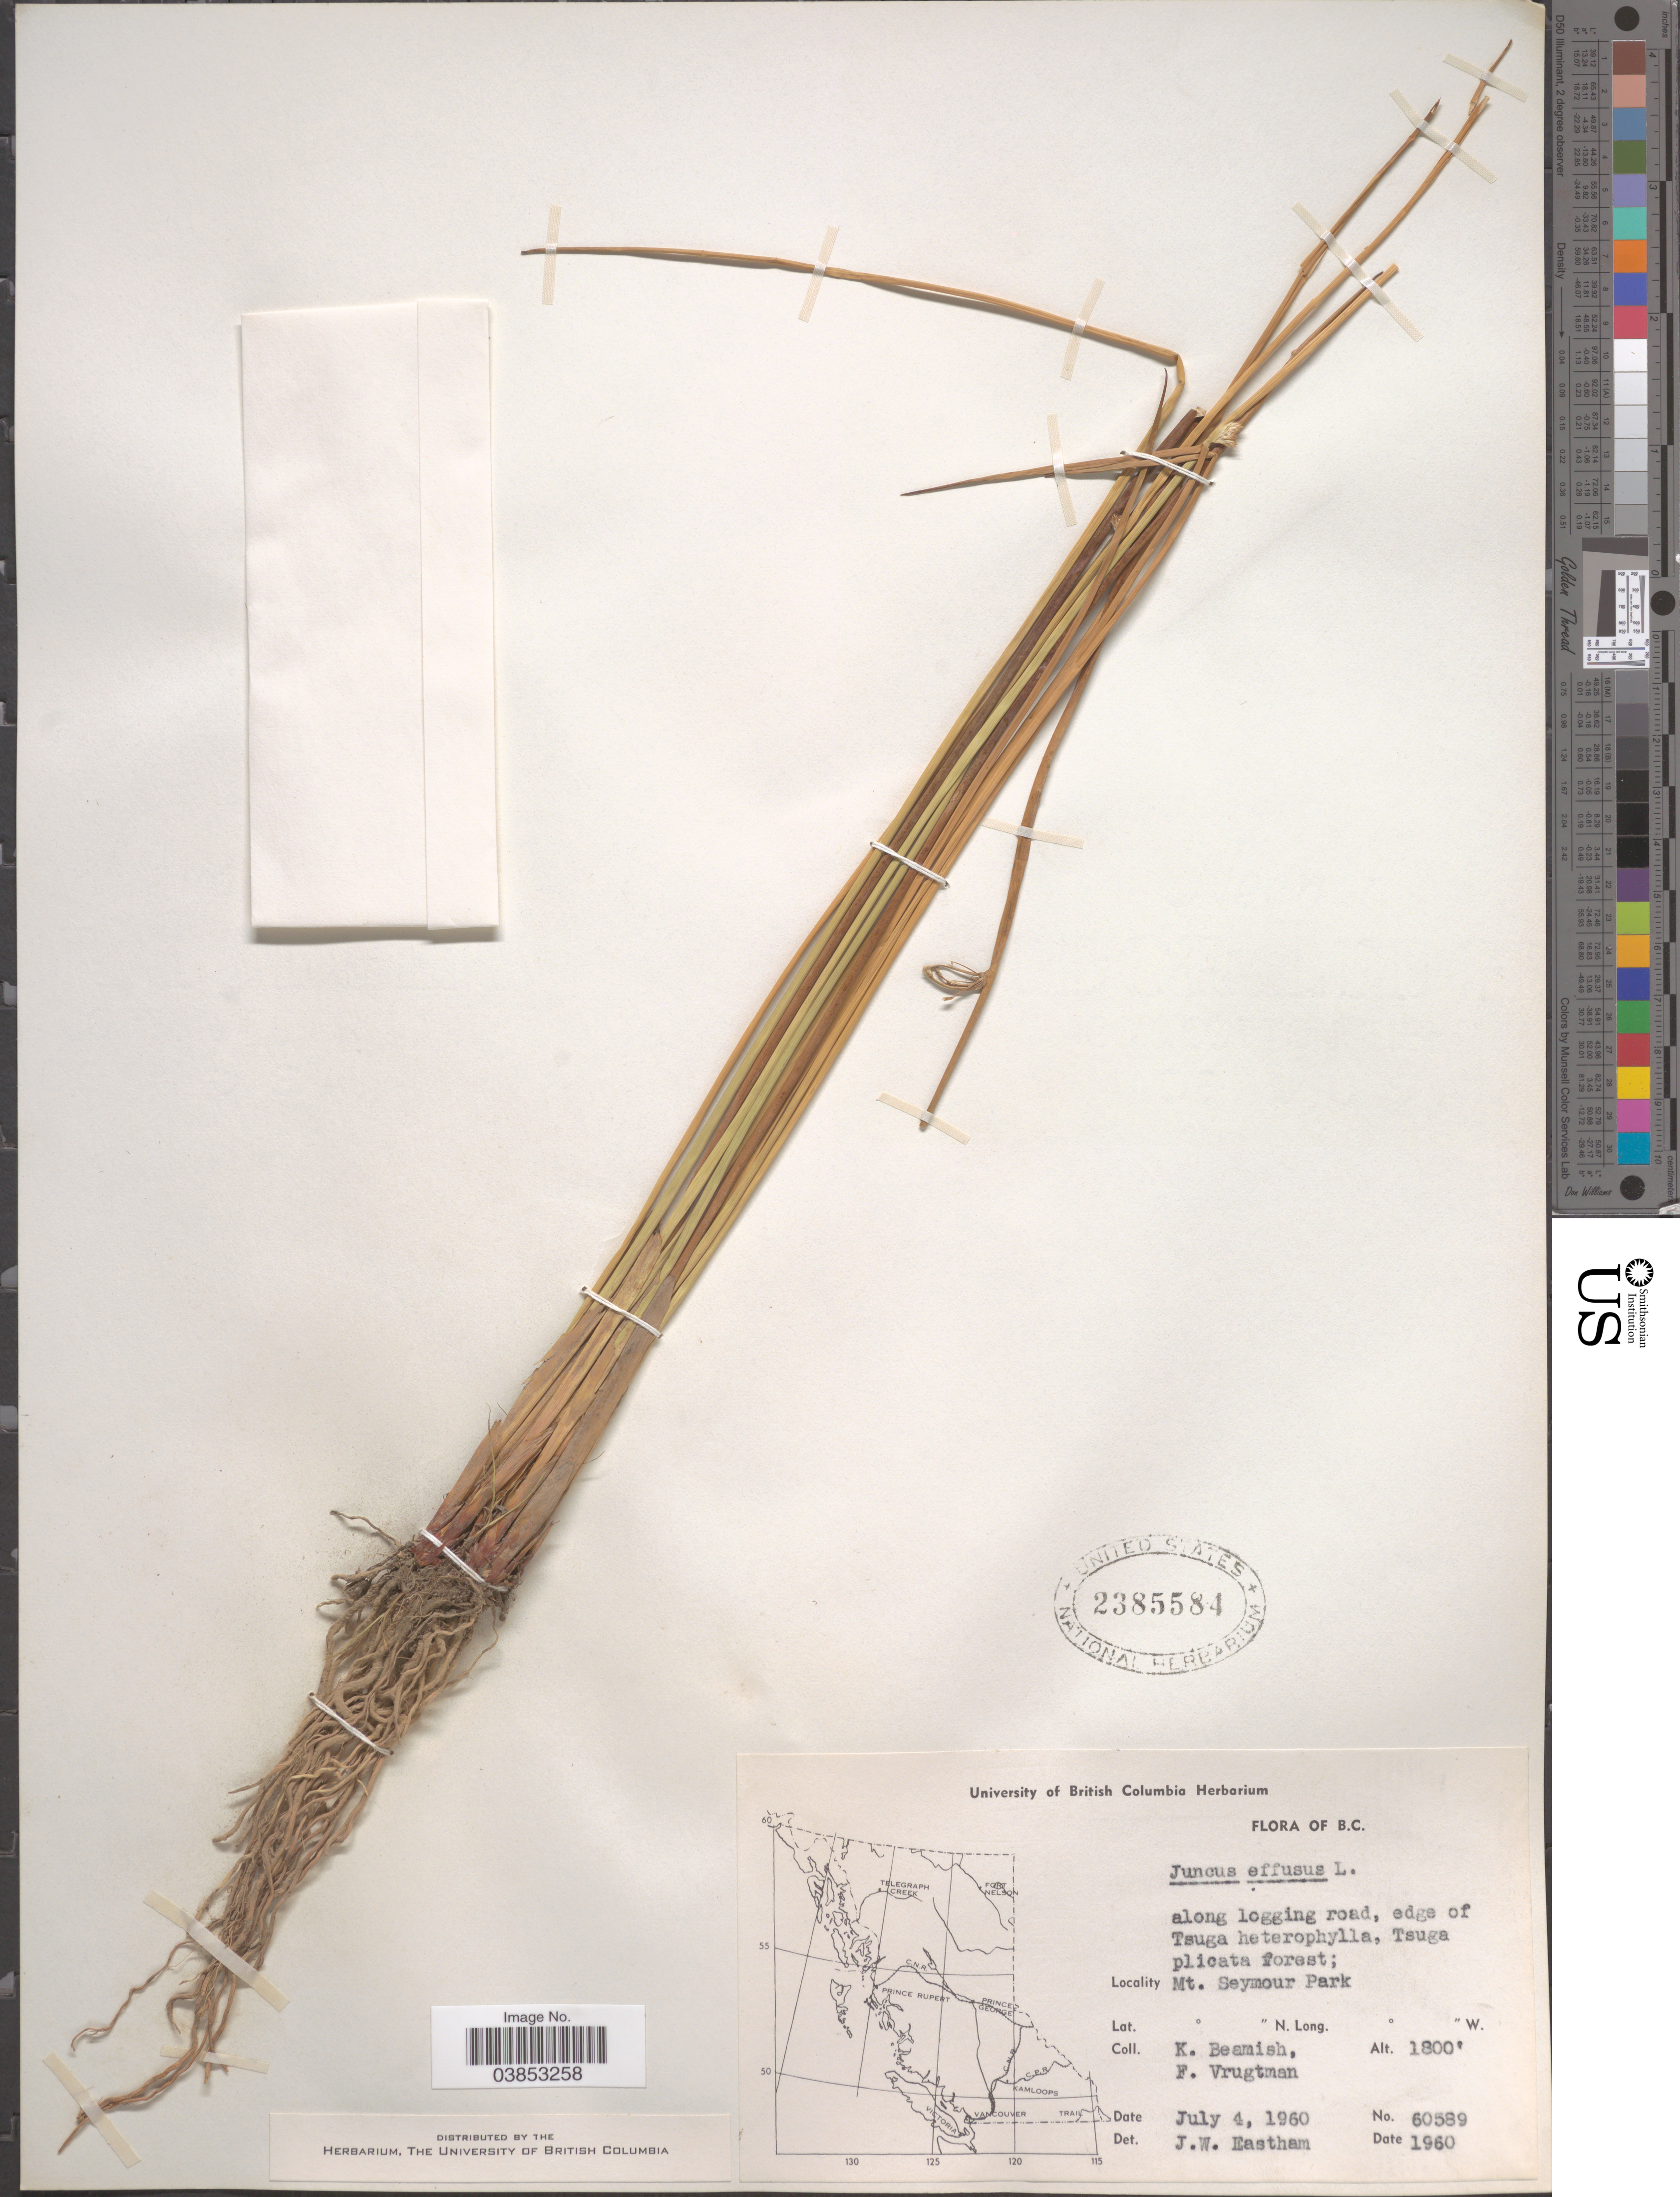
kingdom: Plantae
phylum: Tracheophyta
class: Liliopsida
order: Poales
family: Juncaceae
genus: Juncus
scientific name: Juncus effusus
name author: L.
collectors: K. Beamish & F. Vrugtman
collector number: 60589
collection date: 1960-07-04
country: Canada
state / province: British Columbia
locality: Along logging road, edge of Tsuga heterophylla, Tsuga plicata forest; Mt. Seymour Park.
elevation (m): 549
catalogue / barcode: US 2385584